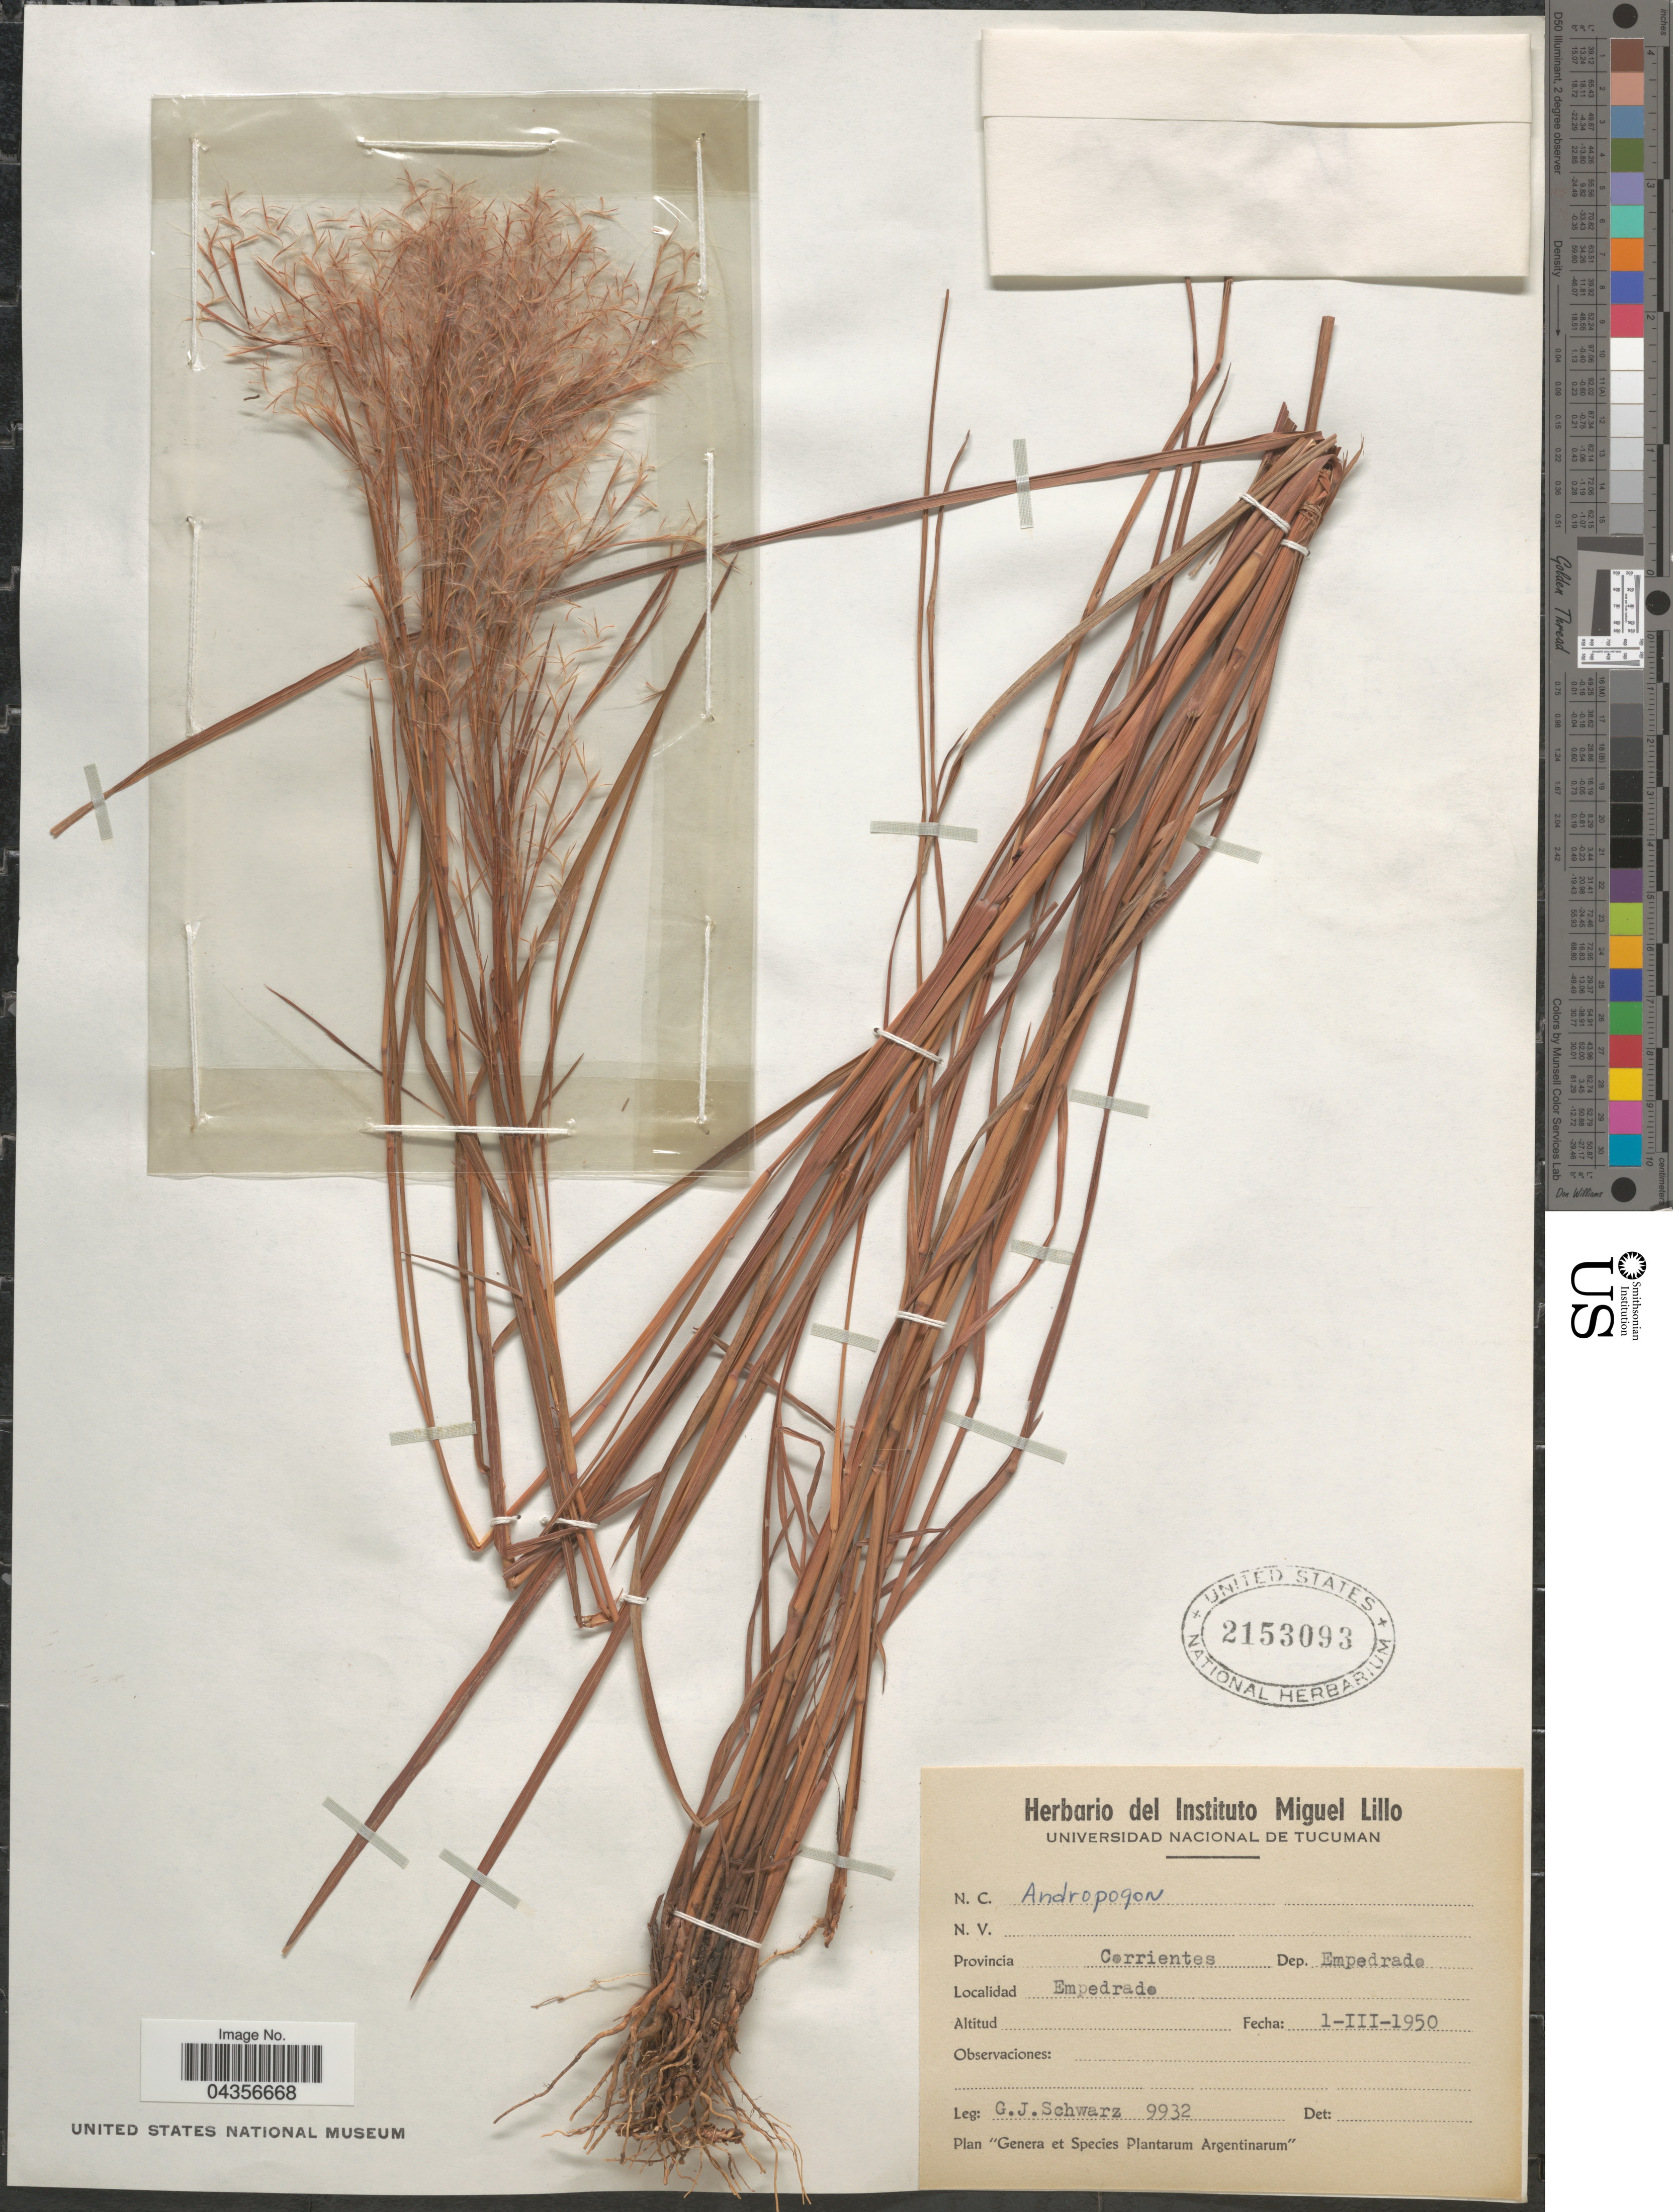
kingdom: Plantae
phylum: Tracheophyta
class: Liliopsida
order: Poales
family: Poaceae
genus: Schizachyrium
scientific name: Schizachyrium microstachyum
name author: (Desv. ex Ham.) Roseng. et al.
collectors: G. J. Schwarz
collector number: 9932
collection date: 1950-03-01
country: Argentina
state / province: Corrientes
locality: Provincia Corrientes. Dep. Empedrade. Empedrade.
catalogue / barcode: US 2153093